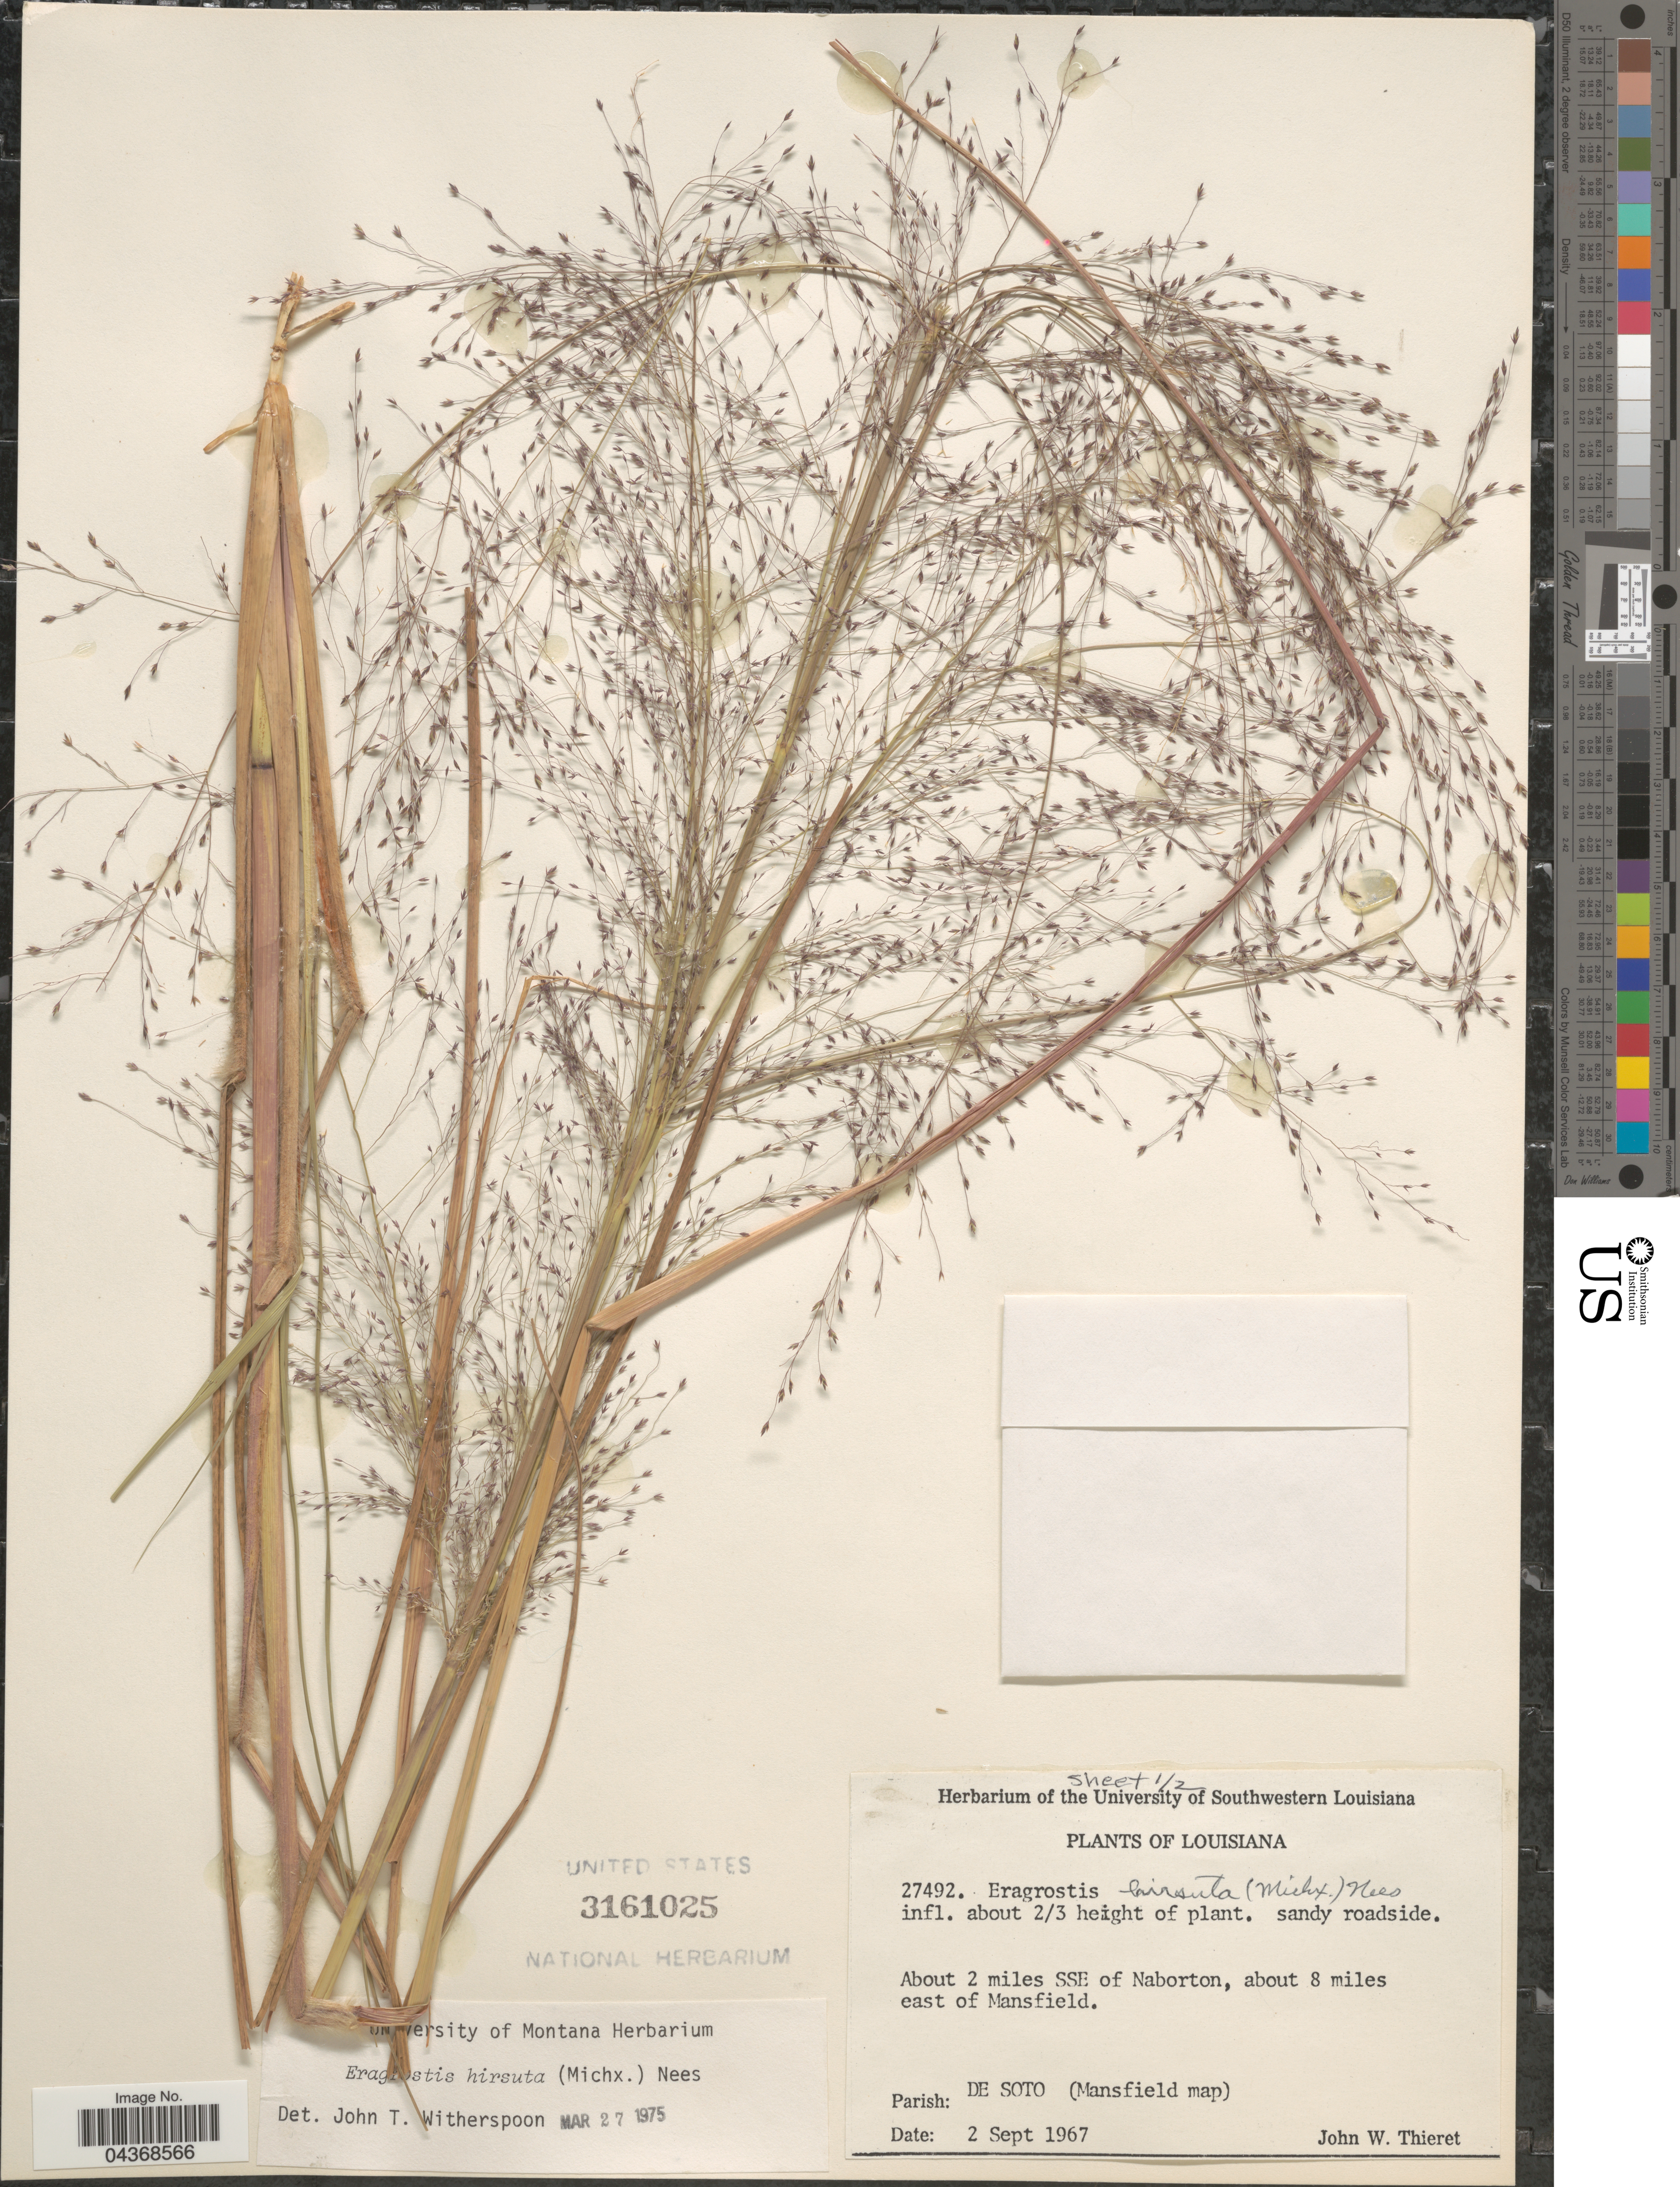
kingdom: Plantae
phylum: Tracheophyta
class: Liliopsida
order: Poales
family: Poaceae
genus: Eragrostis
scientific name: Eragrostis hirsuta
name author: (Michx.) Nees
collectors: J. W. Thieret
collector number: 27492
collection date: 1967-09-02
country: United States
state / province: Louisiana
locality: About 2 miles SSE of Naborton, about 8 miles east of Mansfield. Parish: De Soto (Mansfield map).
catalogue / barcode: US 3161025